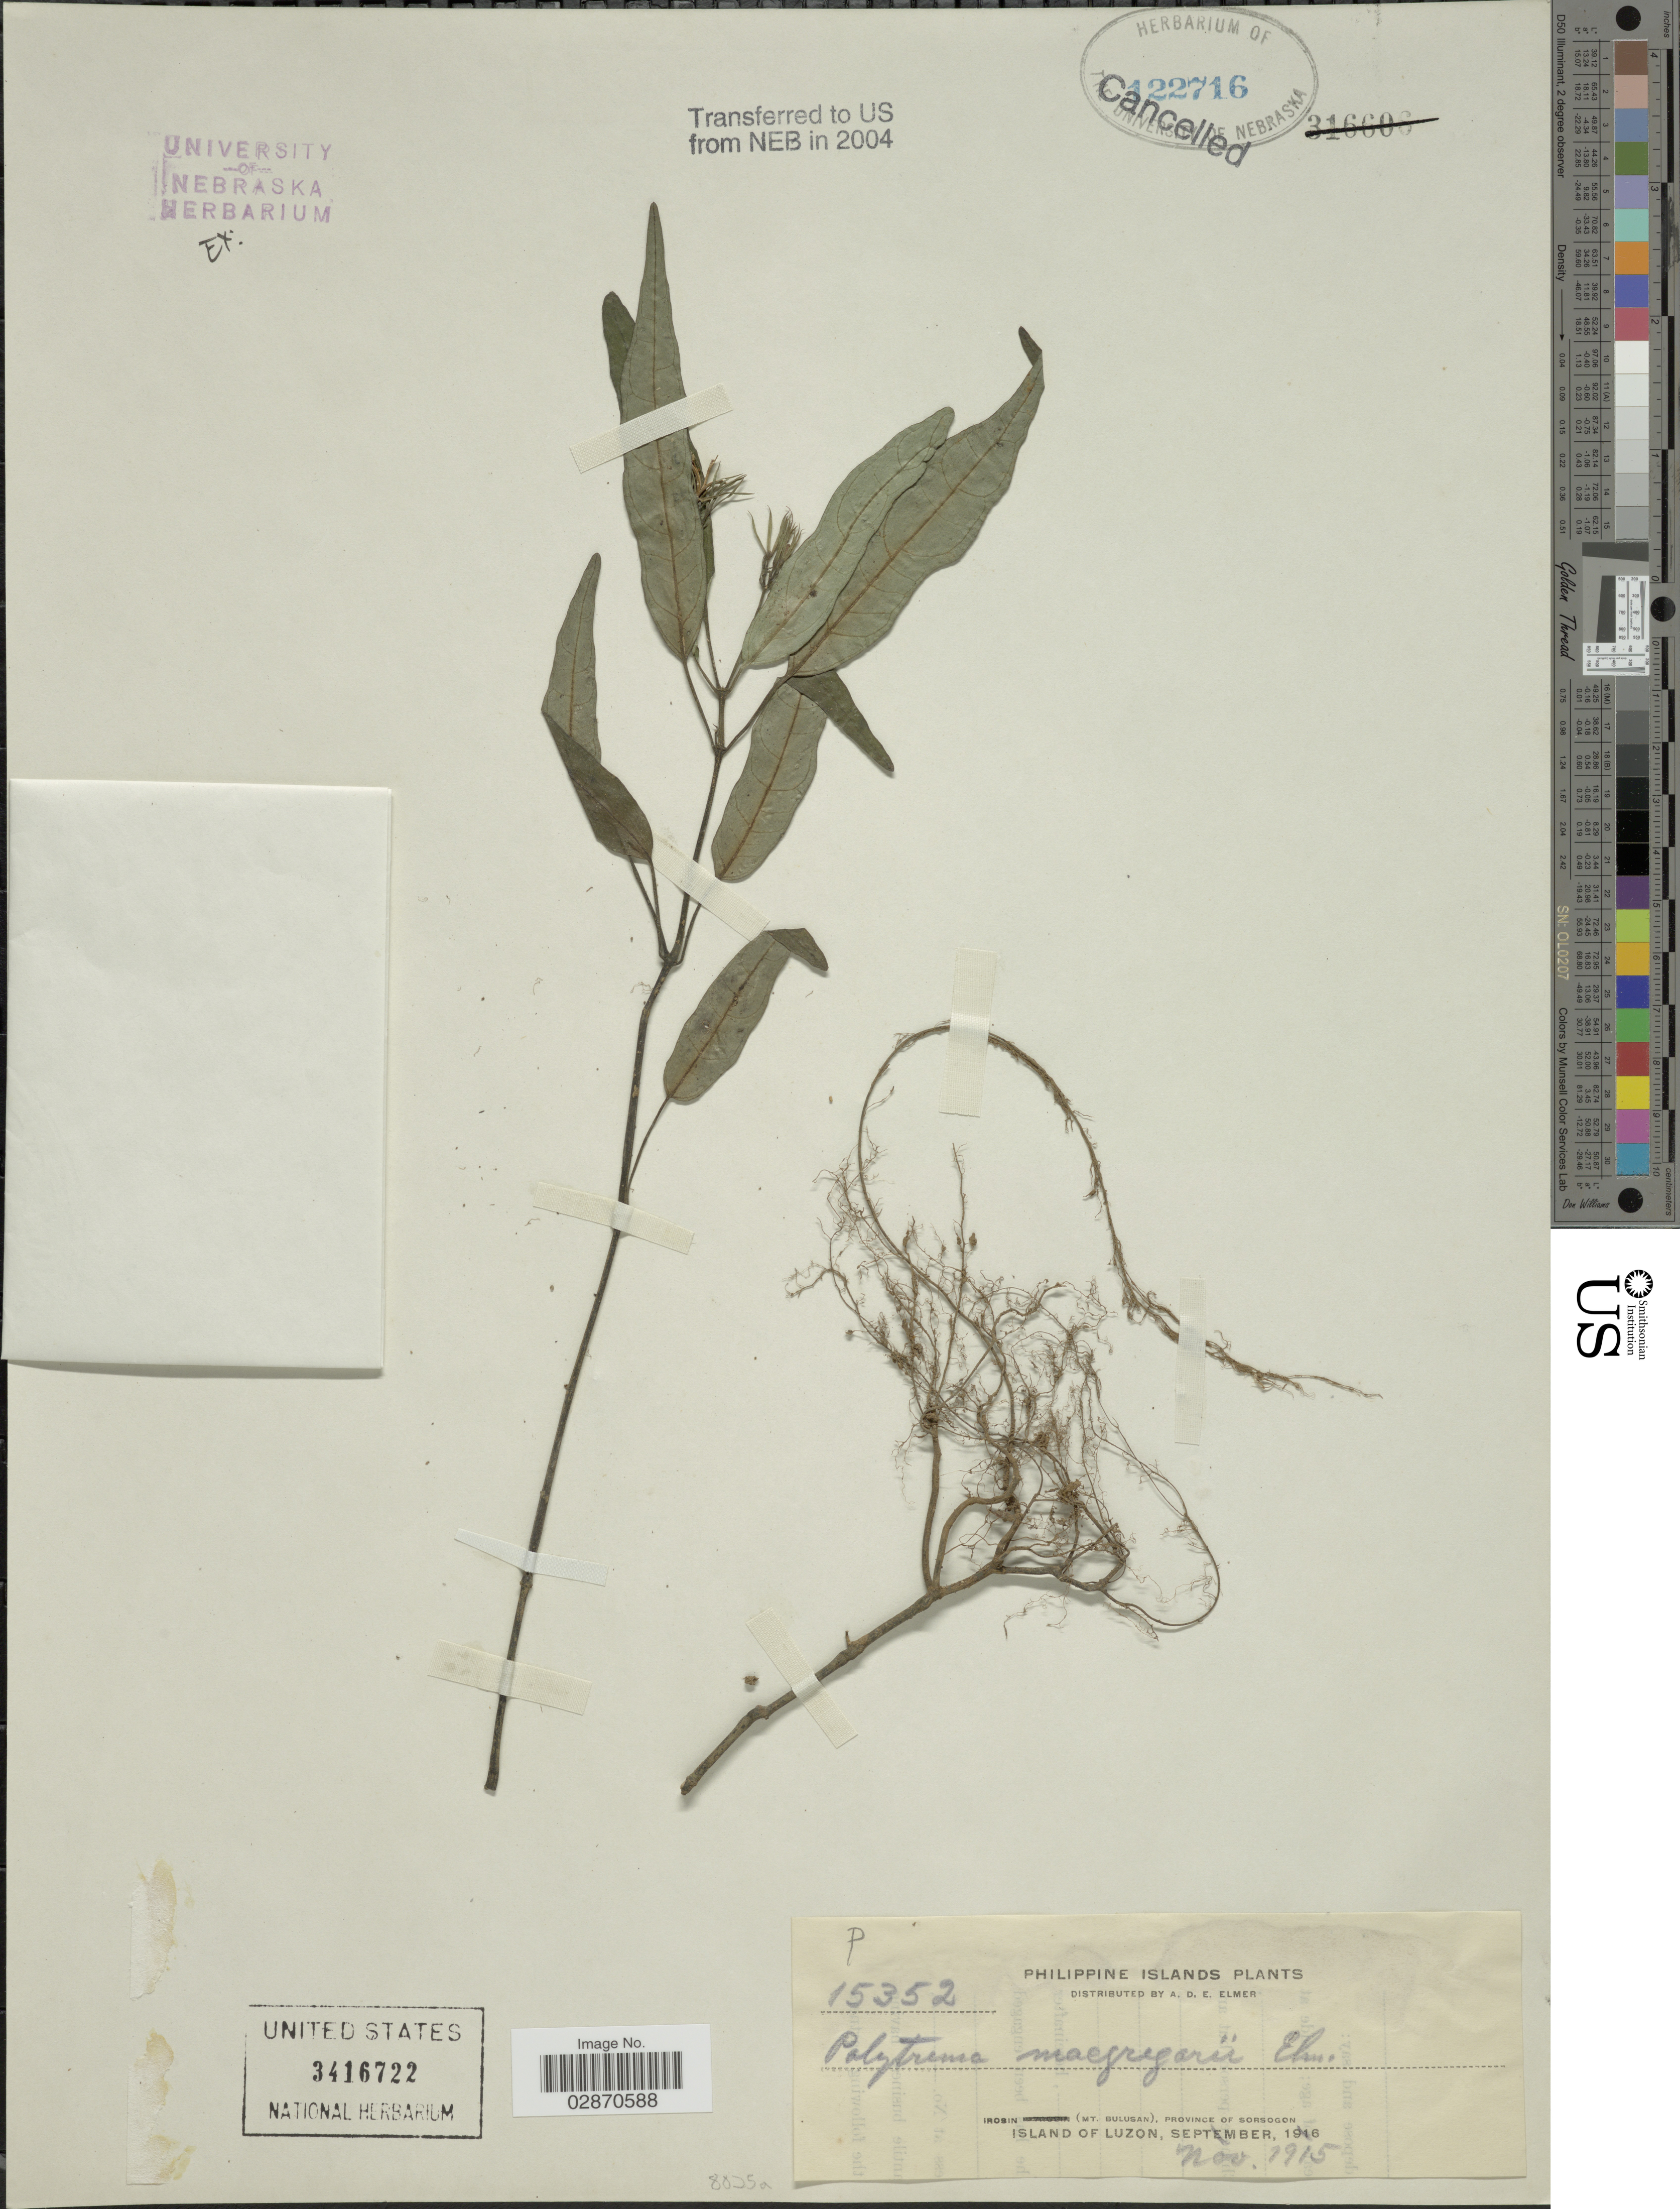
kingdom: Plantae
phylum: Tracheophyta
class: Magnoliopsida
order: Lamiales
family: Acanthaceae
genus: Polytrema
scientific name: Polytrema macgregorii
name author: Elmer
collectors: A. D. E. Elmer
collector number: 15352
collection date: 1915-11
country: Philippines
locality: Philippine Islands. Irosin (Mt. Bulusan), Province of Rosogon. Island of Luzon.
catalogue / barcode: US 3416722